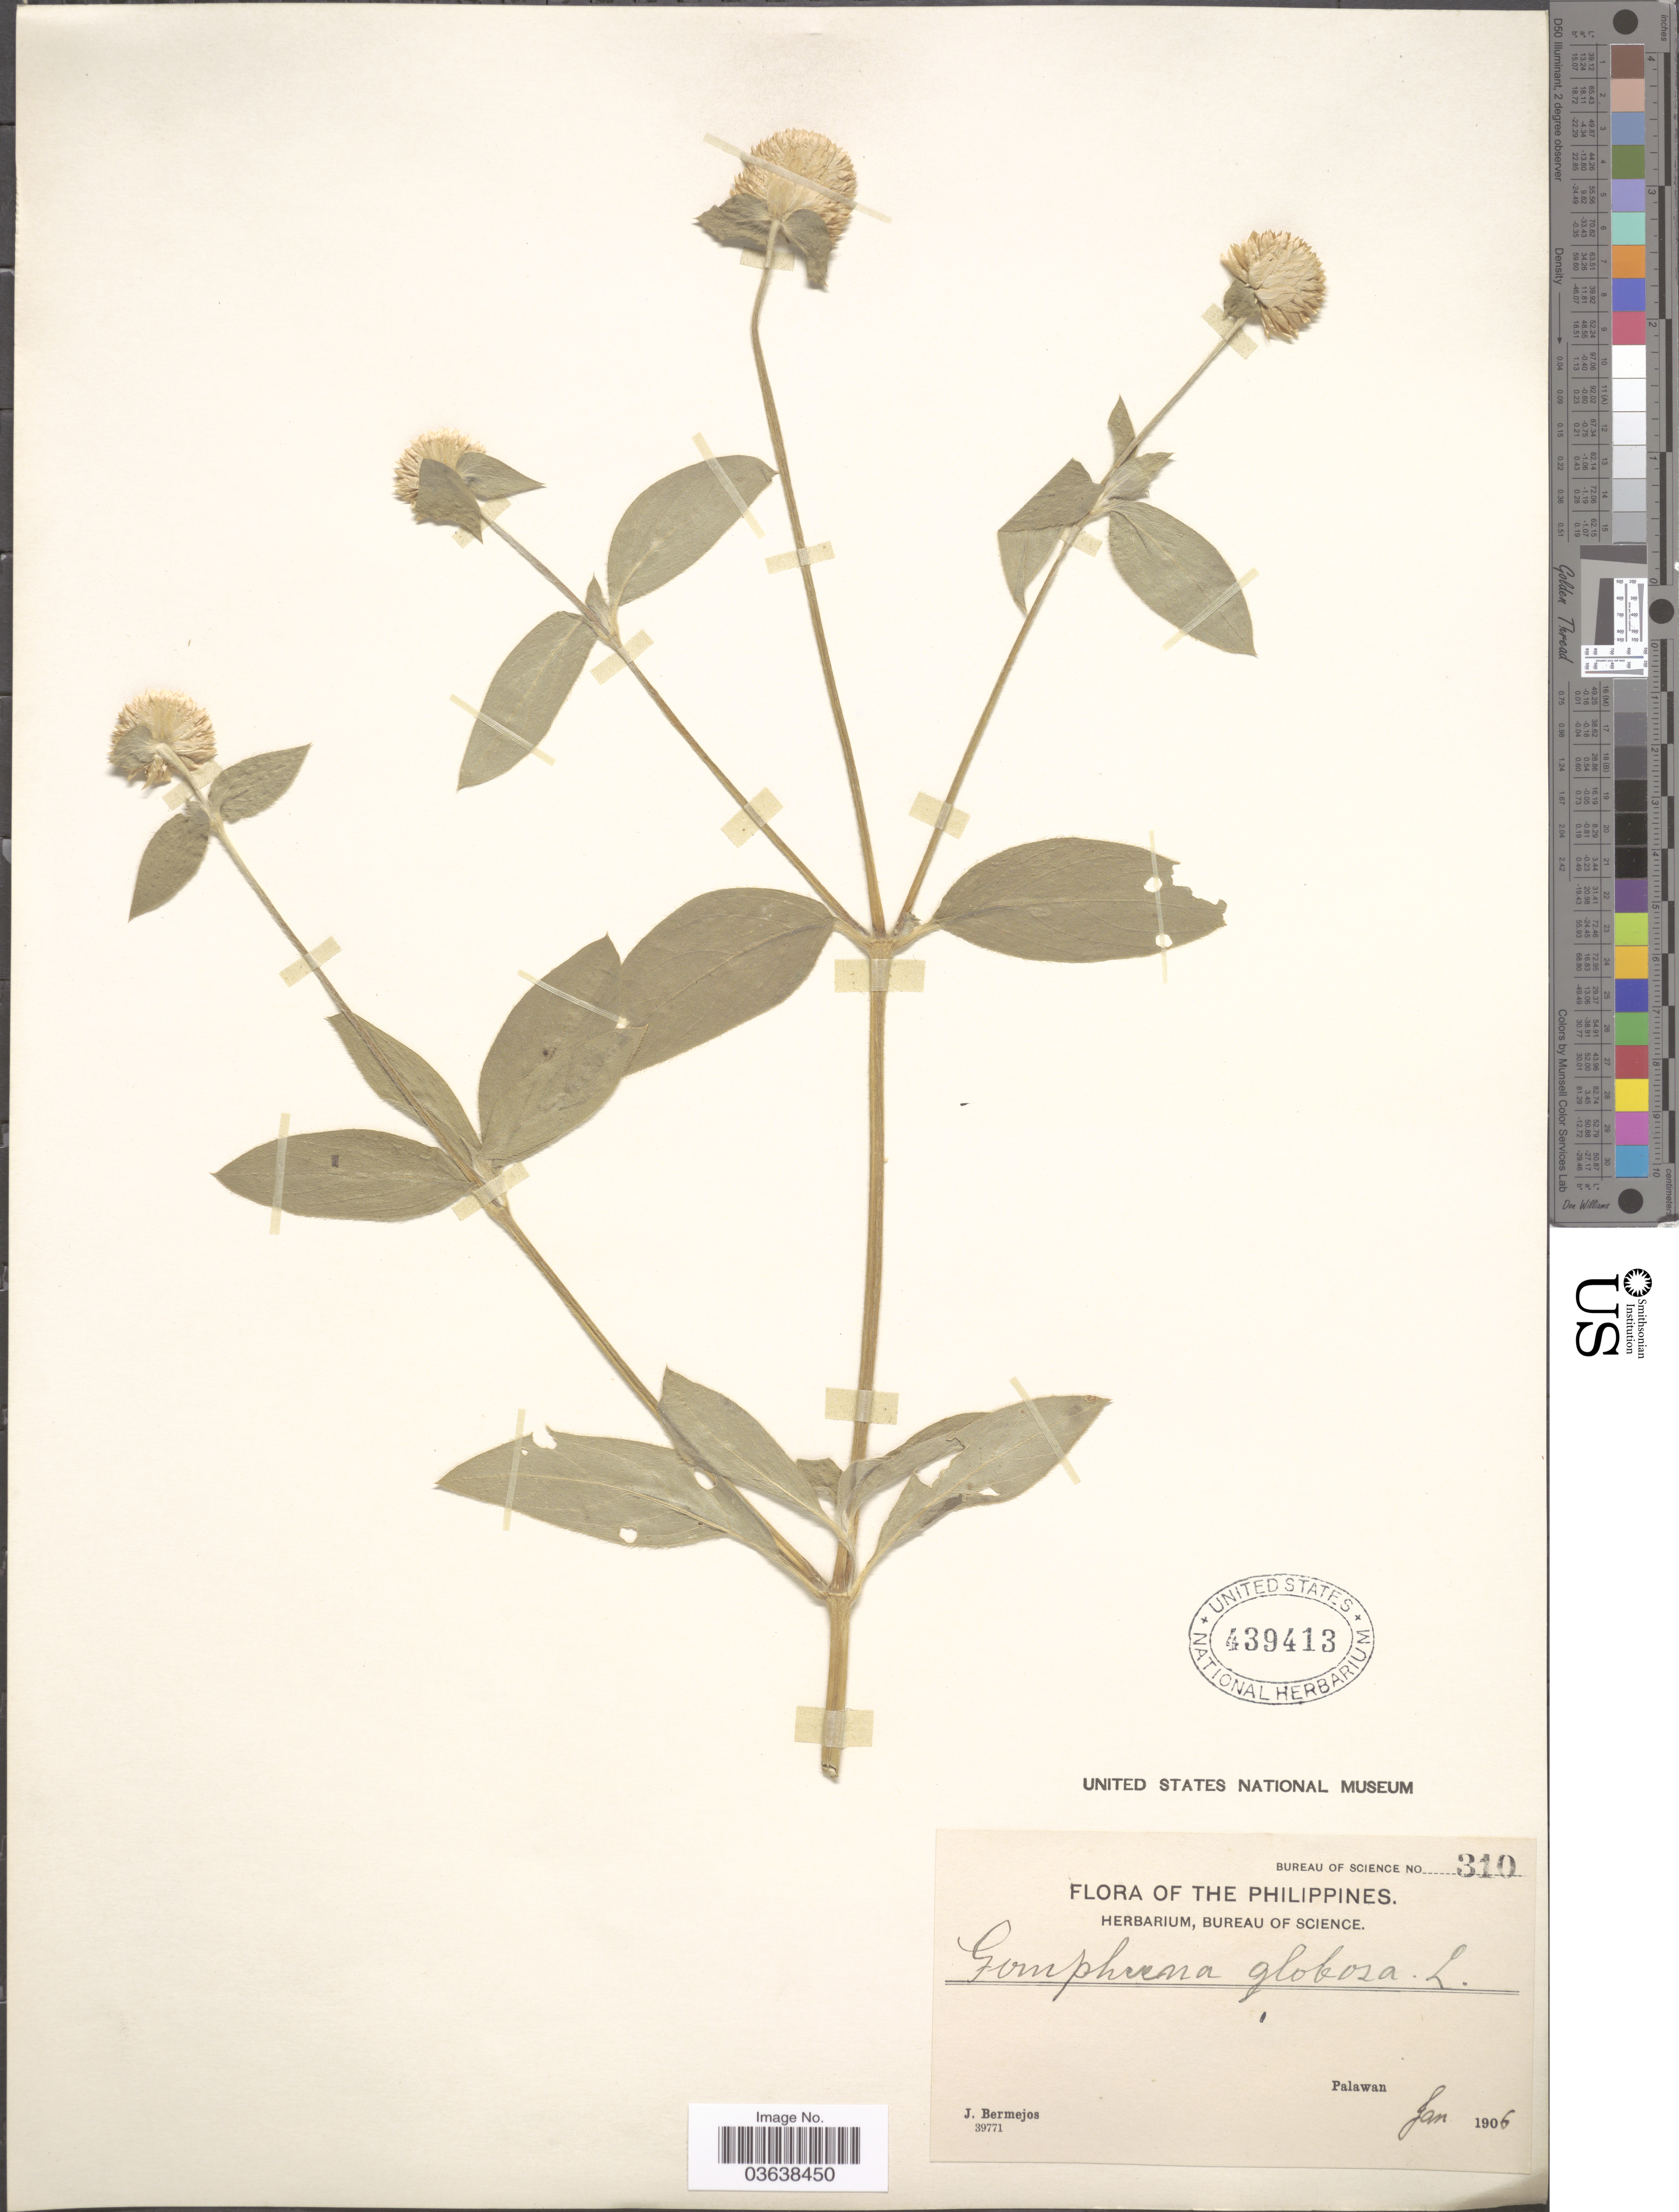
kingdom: Plantae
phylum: Tracheophyta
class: Magnoliopsida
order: Caryophyllales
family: Amaranthaceae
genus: Gomphrena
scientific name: Gomphrena globosa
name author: L.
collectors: J. Bermejos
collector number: Bureau of Science 310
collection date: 1906-01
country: Philippines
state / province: Mimaropa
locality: Palawan.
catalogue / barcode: US 439413